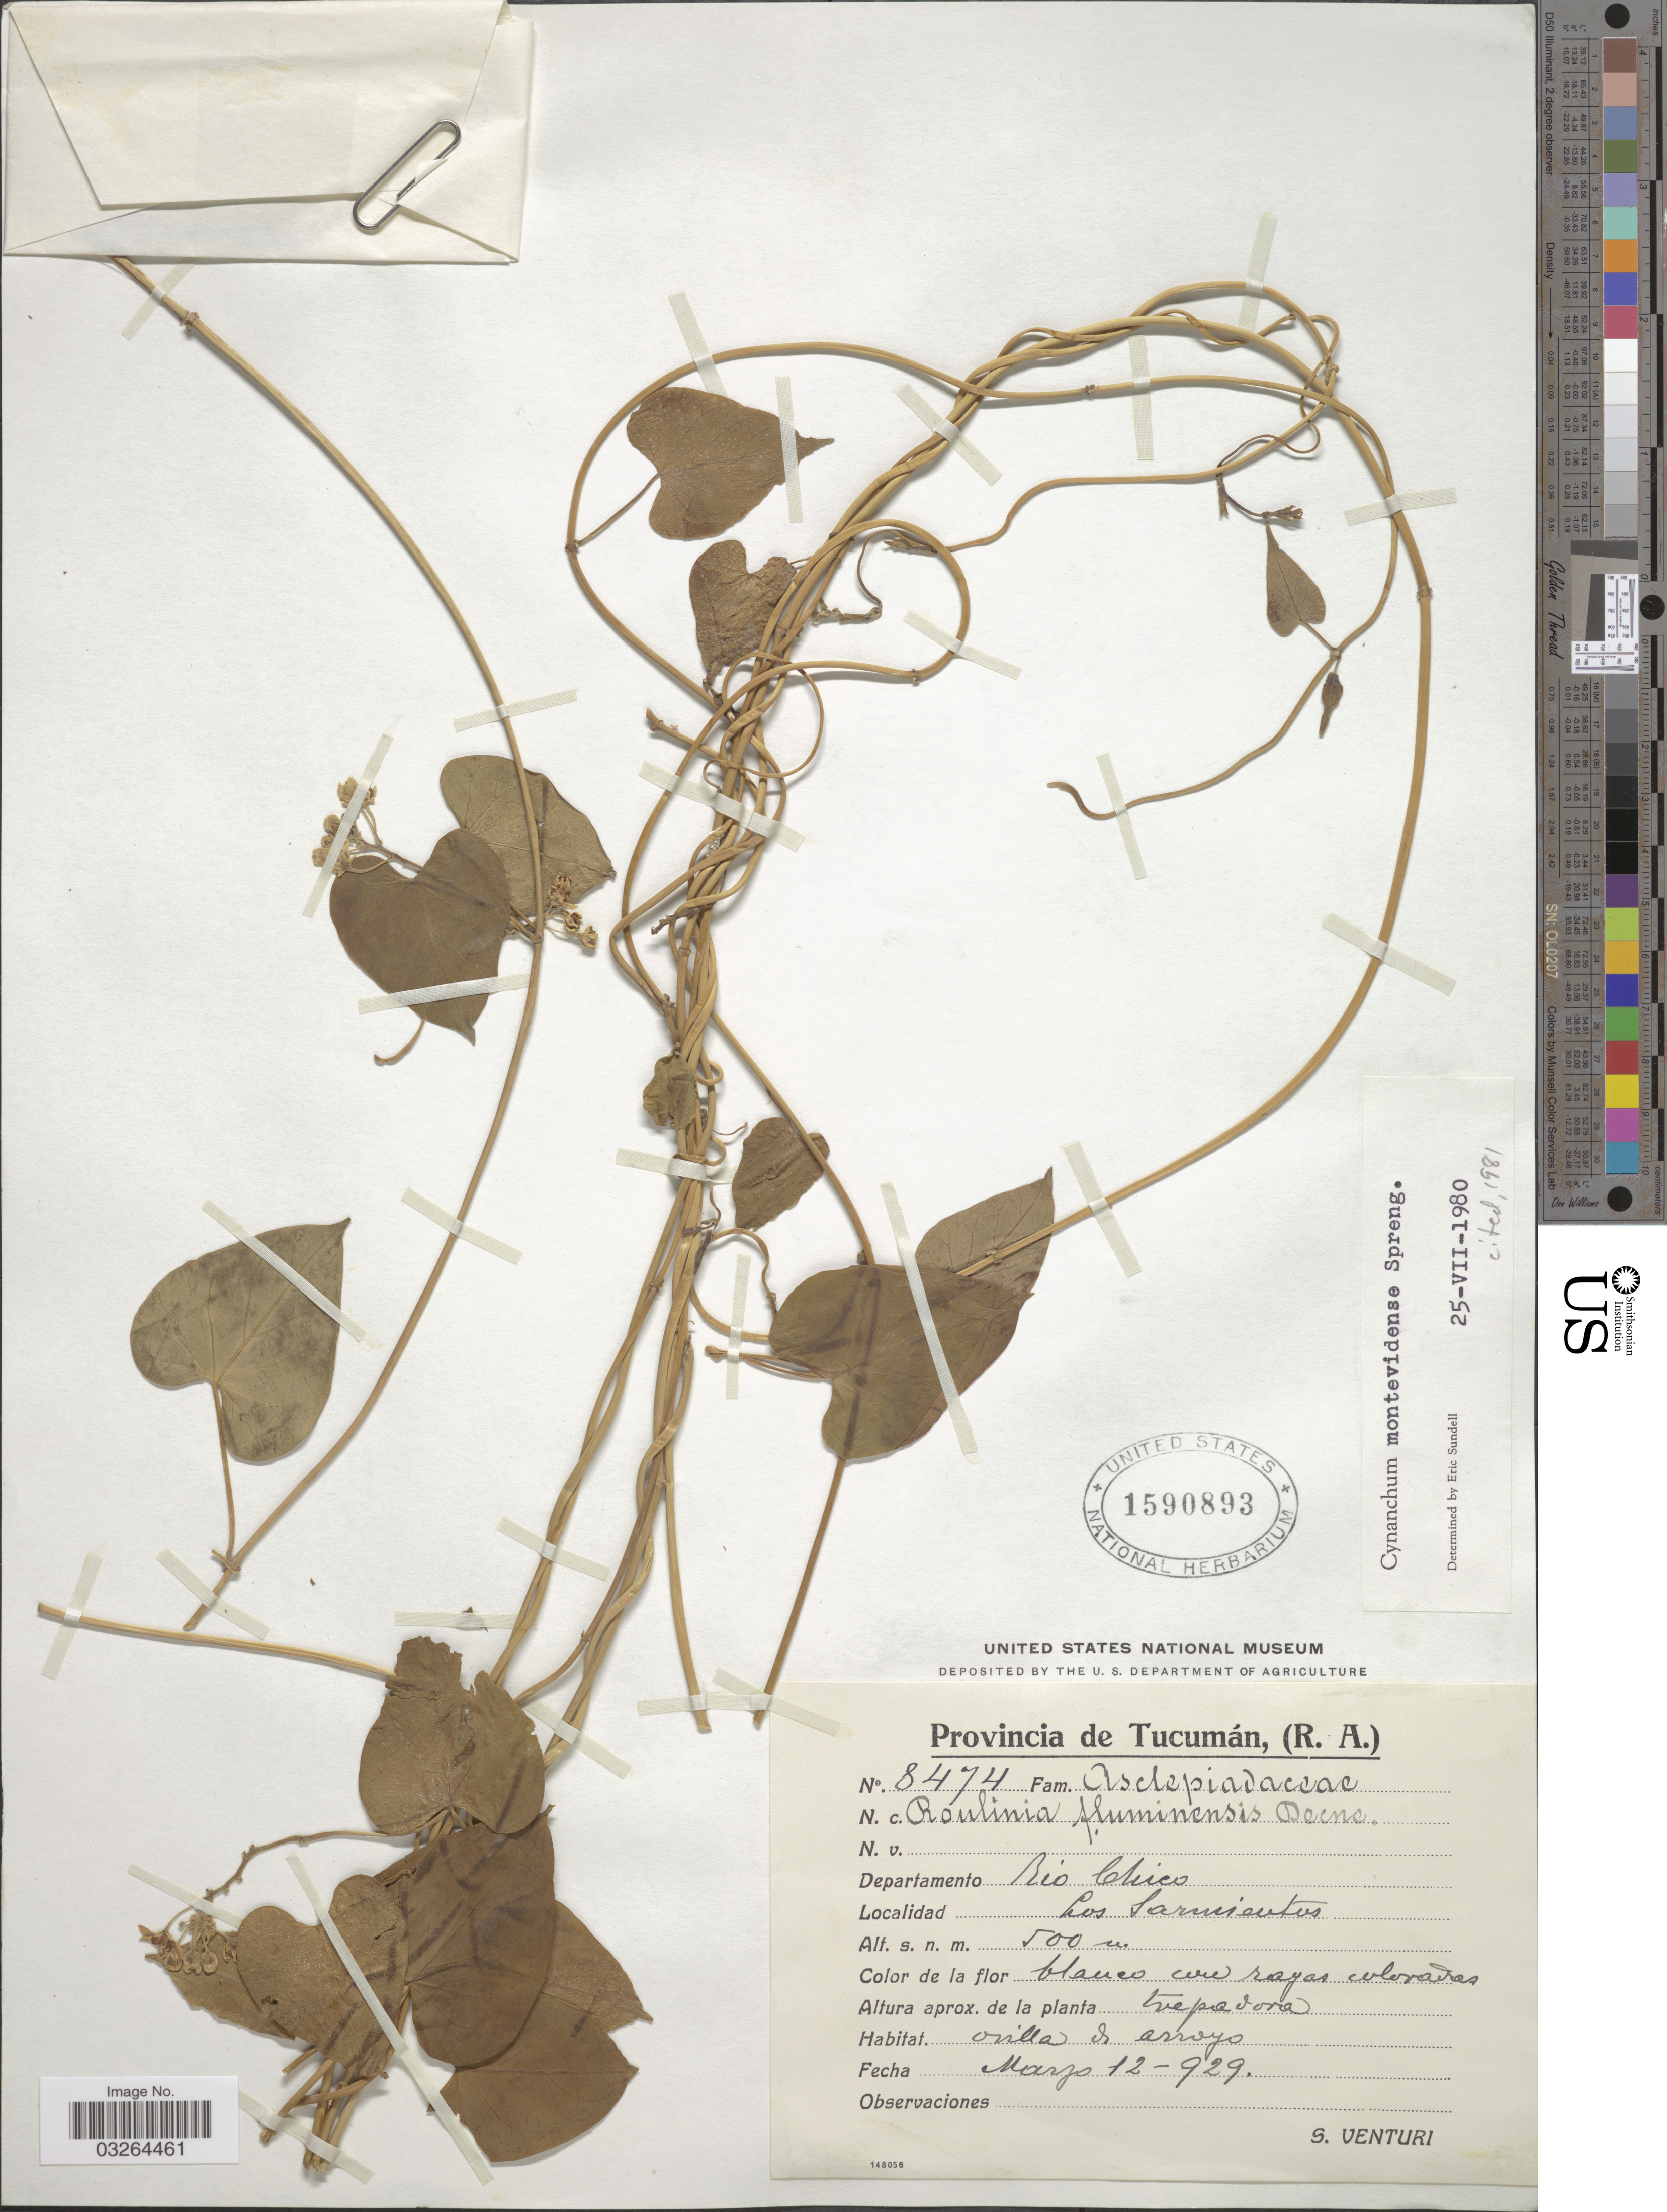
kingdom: Plantae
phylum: Tracheophyta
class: Magnoliopsida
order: Gentianales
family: Apocynaceae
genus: Cynanchum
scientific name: Cynanchum montevidense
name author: Spreng.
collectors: S. Venturi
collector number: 8474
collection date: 1929-03-12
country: Argentina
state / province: Tucuman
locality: Departamento Rio Chico, Los Sarmientos.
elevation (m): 500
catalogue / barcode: US 1590893